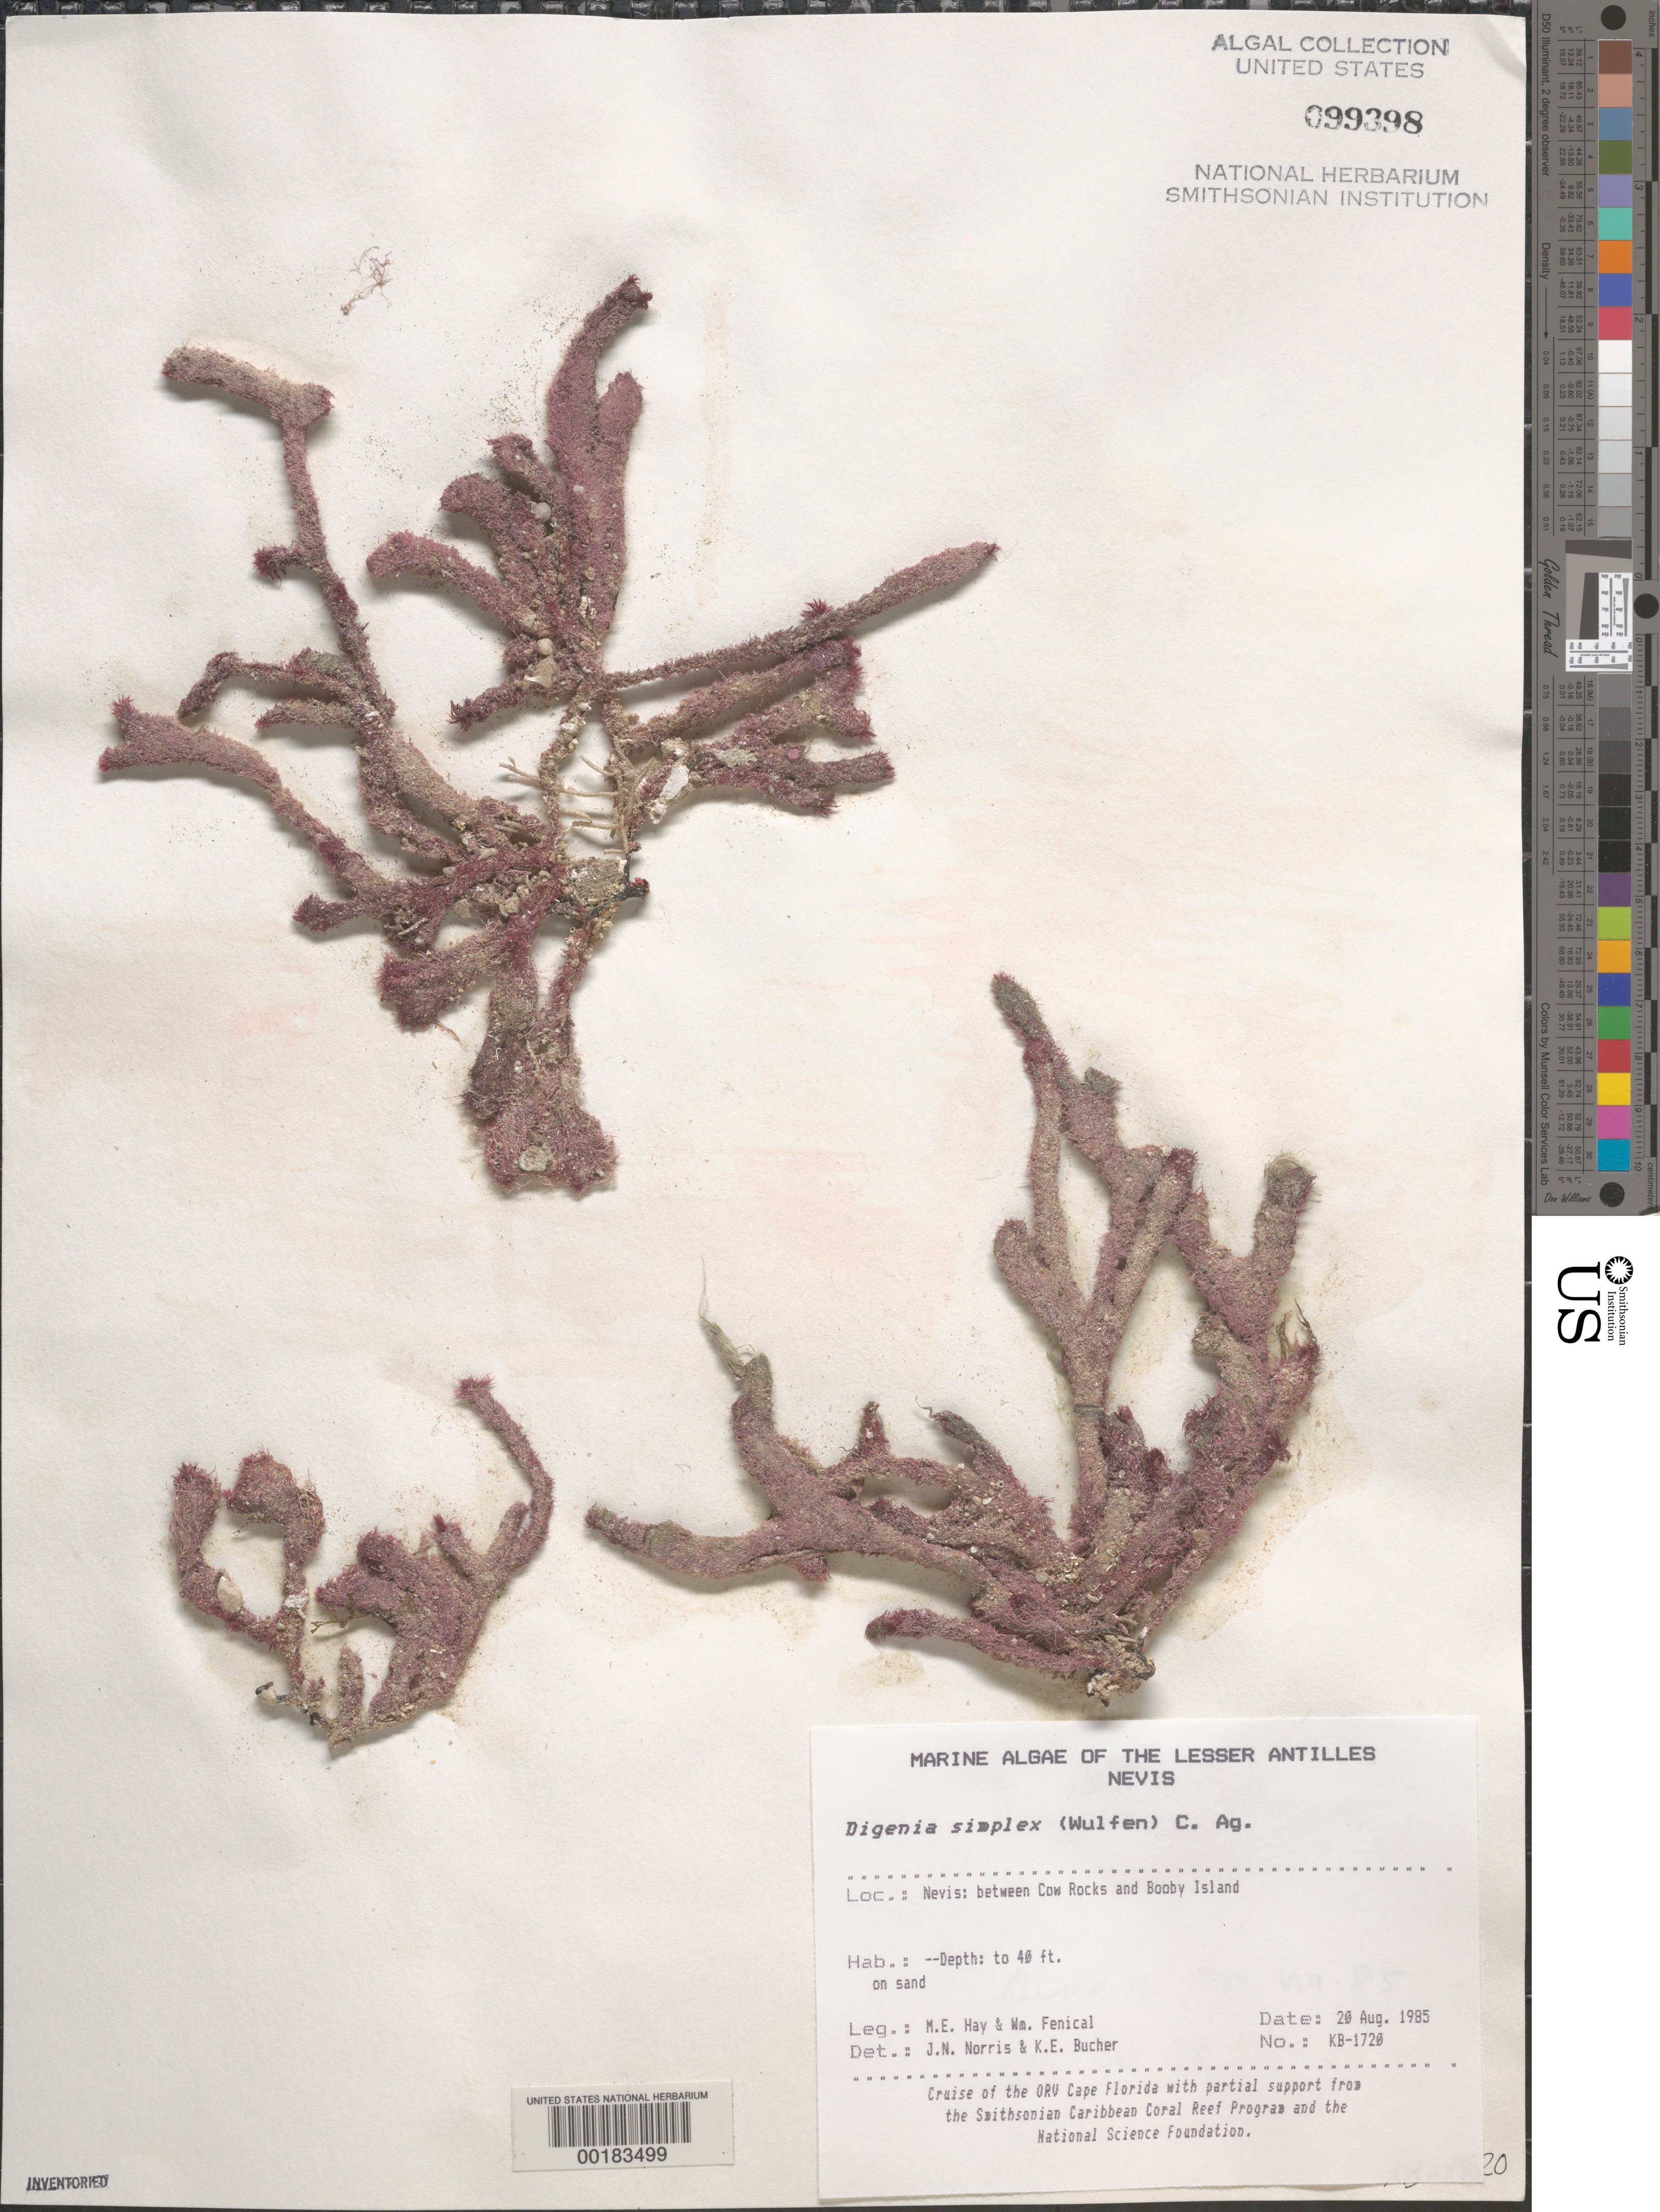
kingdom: Plantae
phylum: Rhodophyta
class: Florideophyceae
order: Ceramiales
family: Rhodomelaceae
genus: Digenea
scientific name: Digenea simplex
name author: (Wulfen) C. Agardh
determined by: Norris, J. N.; Bucher, K. E.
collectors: M. E. Hay & W. Fenical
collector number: KB-1720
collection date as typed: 20 Aug 1985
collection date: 1985-08-20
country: St. Christopher-Nevis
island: Nevis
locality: Between Cow Rocks and Booby Island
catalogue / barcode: US 99398